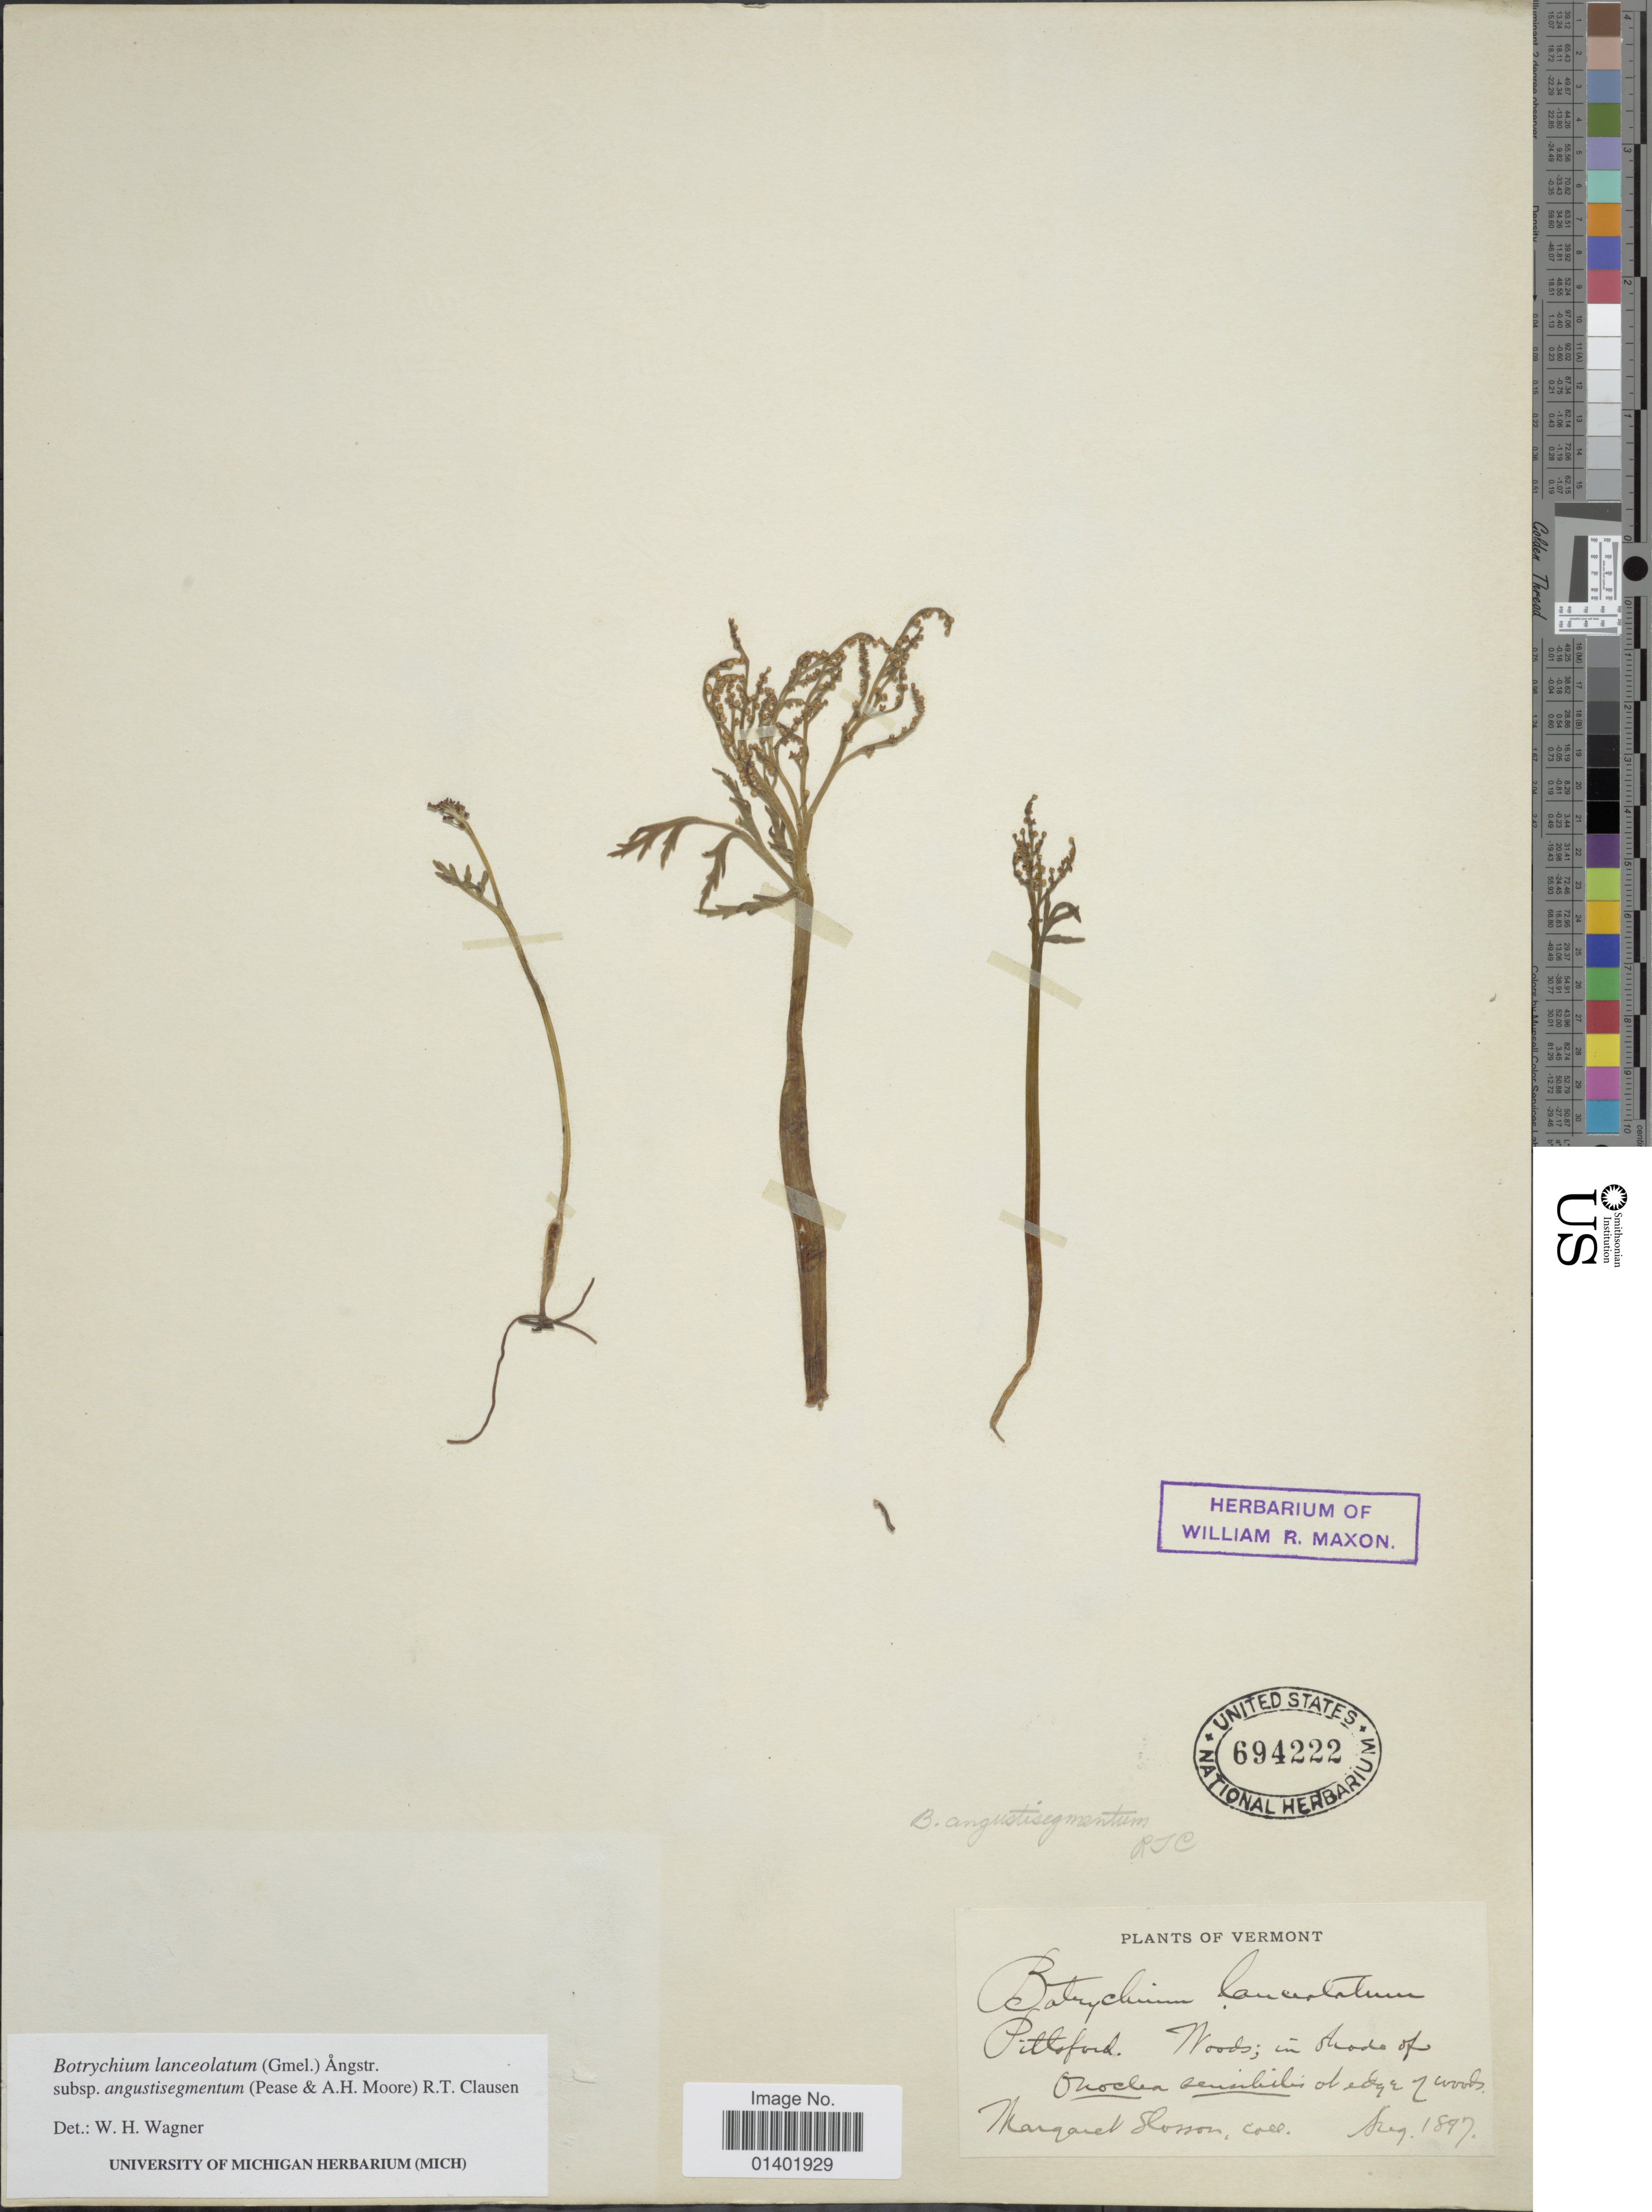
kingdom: Plantae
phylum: Tracheophyta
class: Polypodiopsida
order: Ophioglossales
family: Ophioglossaceae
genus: Botrychium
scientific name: Botrychium lanceolatum subsp. angustisegmentum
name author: (Pease & A.H. Moore) R.T. Clausen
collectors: M. Slosson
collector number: s.n,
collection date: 1897-08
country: United States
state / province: Vermont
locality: Pittsford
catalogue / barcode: US 694222